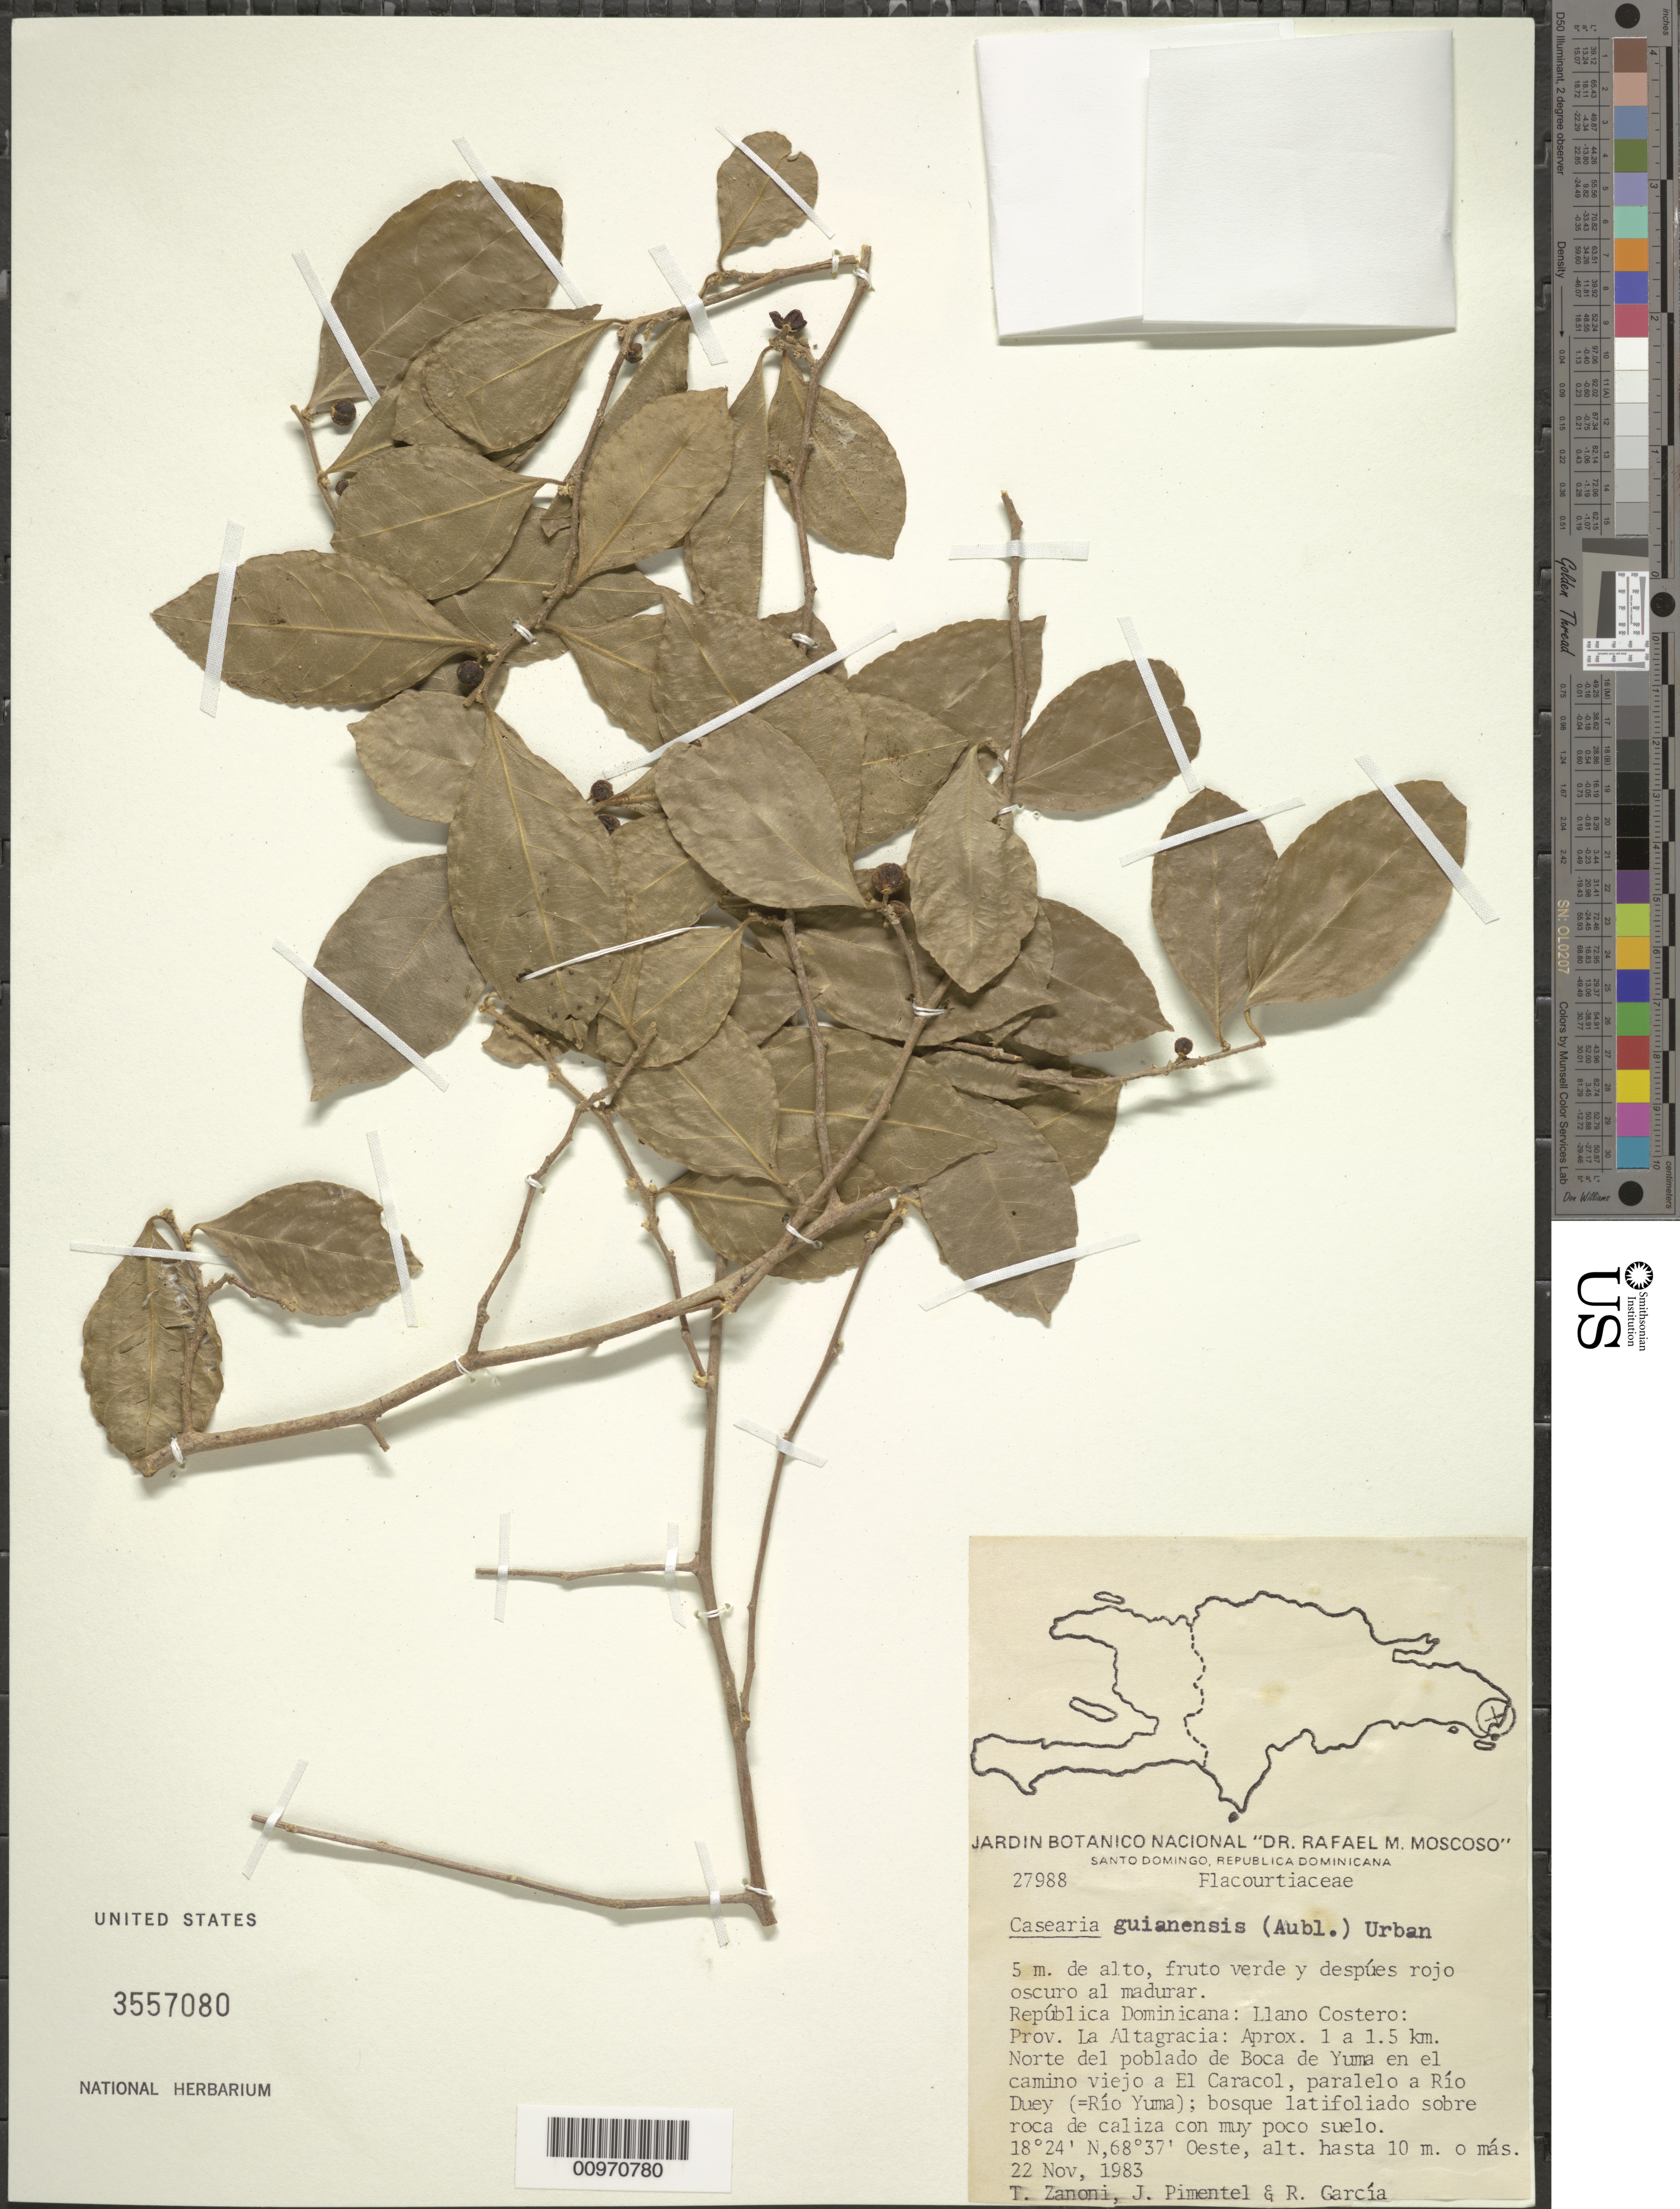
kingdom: Plantae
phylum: Tracheophyta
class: Magnoliopsida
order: Malpighiales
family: Salicaceae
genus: Casearia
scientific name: Casearia guianensis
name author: (Aubl.) Urb.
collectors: T. A. Zanoni, J. Pimentel & R. G. García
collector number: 27988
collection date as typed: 22 Nov 1983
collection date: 1983-11-22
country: Dominican Republic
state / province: La Altagracia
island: Hispaniola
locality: Llano Costero, aprox. 1-1.5 km norte del poblado de Boca de Yuma en el camino viejo a El Caracol, paralelo a Río Duey (=Río Yuma)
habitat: Bosque latifoliado sobre roca de caliza con muy poco suelo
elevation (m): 10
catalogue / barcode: US 3557080